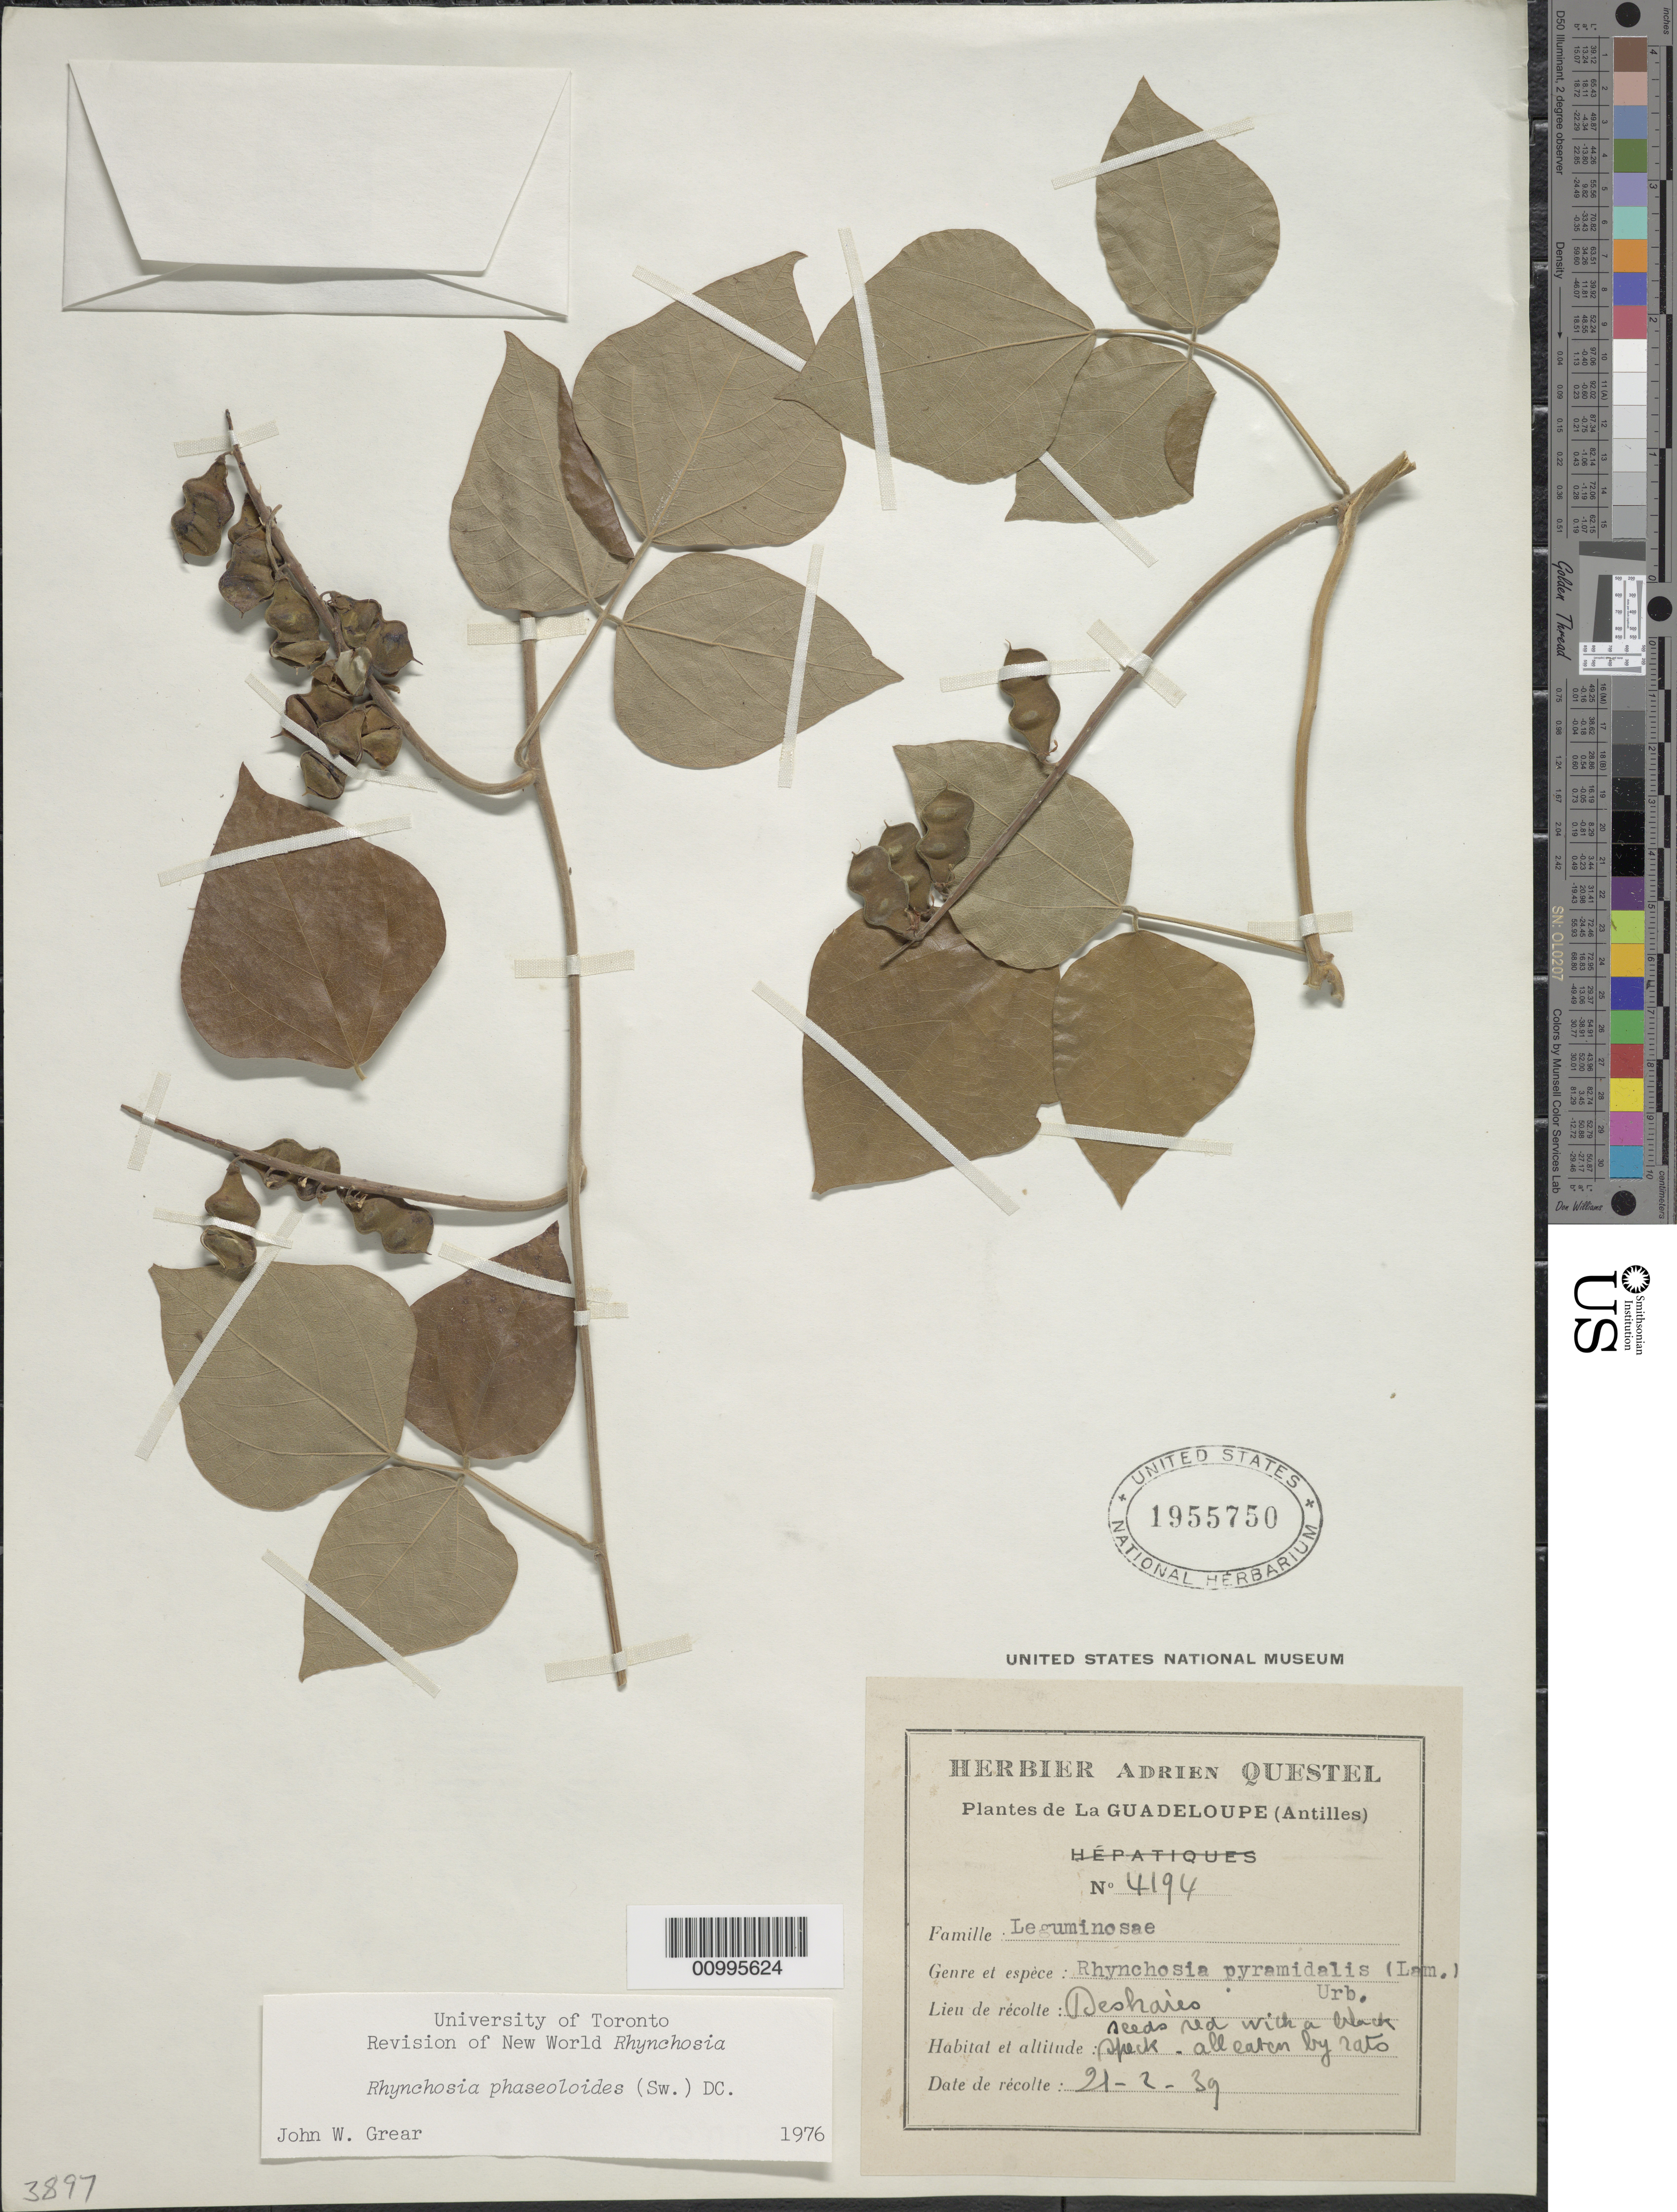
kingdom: Plantae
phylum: Tracheophyta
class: Magnoliopsida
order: Fabales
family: Fabaceae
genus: Rhynchosia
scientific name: Rhynchosia phaseoloides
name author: (Sw.) DC.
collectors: A. Questel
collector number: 4194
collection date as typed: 21 Feb 1939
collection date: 1939-02-21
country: Guadeloupe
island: Basse Terre [Guadeloupe]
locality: Antilles. Deshaies.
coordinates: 0 N, 0 E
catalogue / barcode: US 1955750